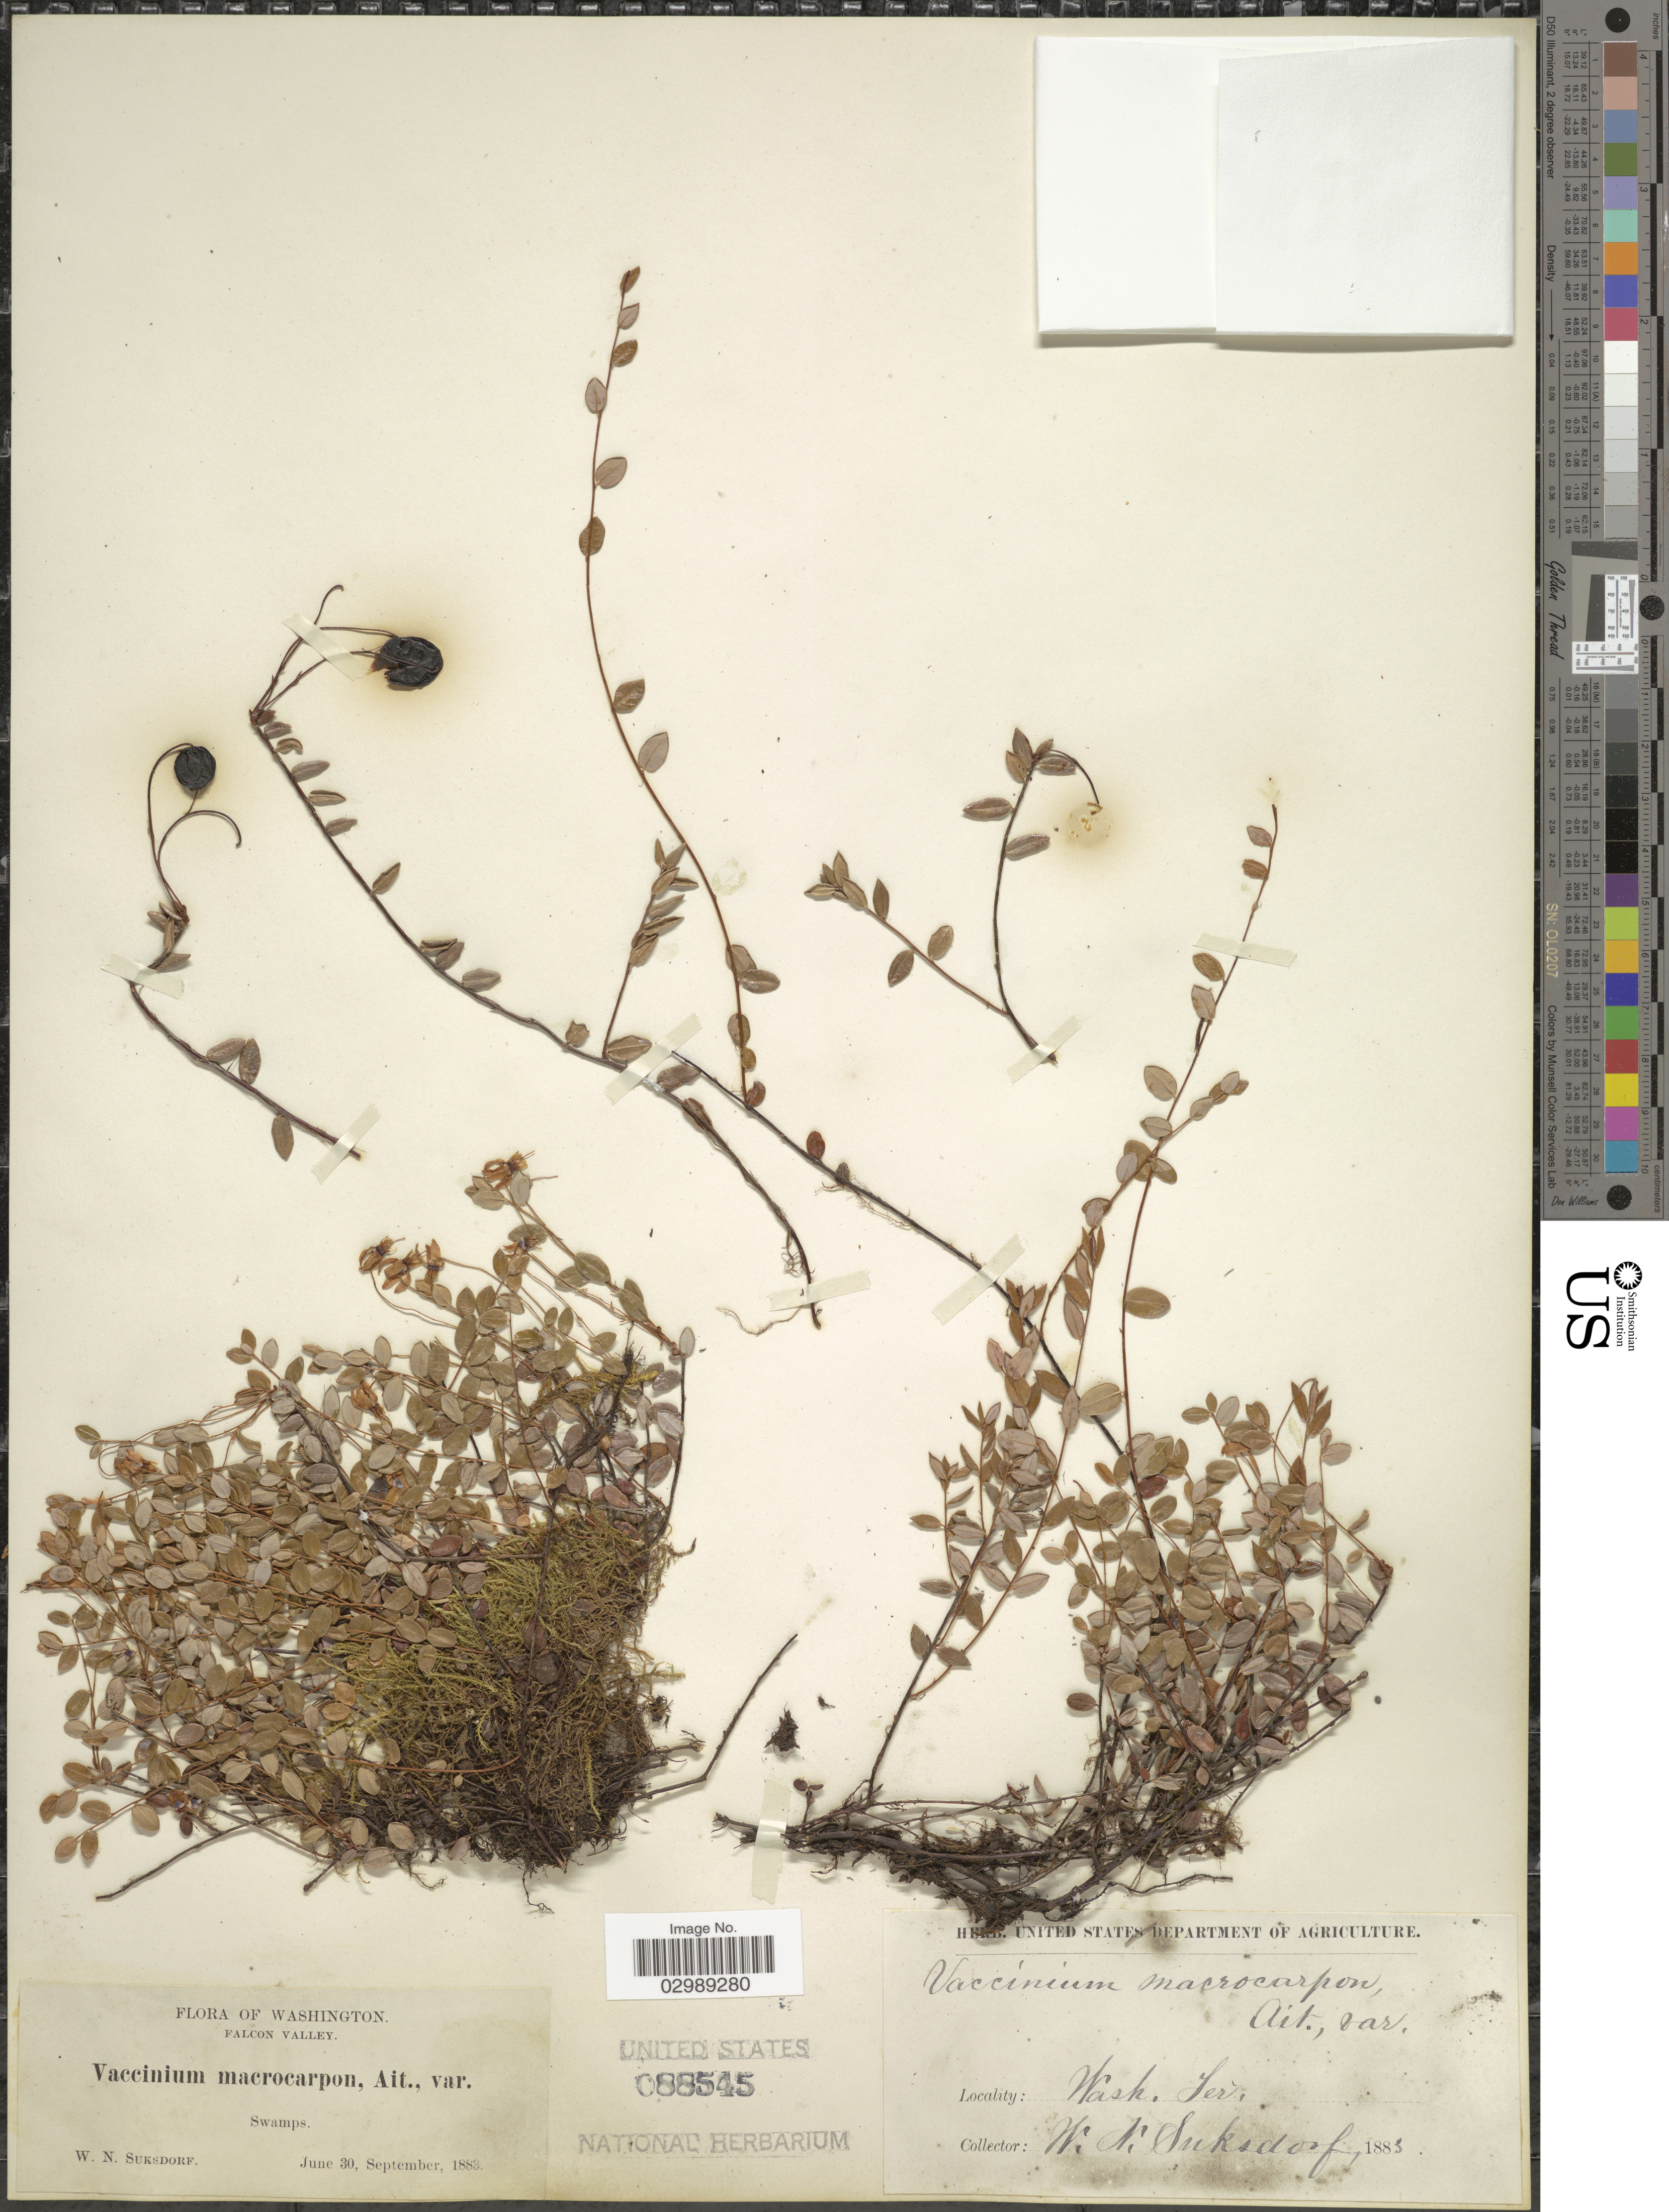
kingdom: Plantae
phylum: Tracheophyta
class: Magnoliopsida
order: Ericales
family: Ericaceae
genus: Vaccinium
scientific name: Vaccinium oxycoccos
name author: L.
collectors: W. N. Suksdorf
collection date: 1883-06-30/1883-09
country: United States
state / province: Washington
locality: Falcon Valley. Wash. Ter.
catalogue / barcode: US 88545